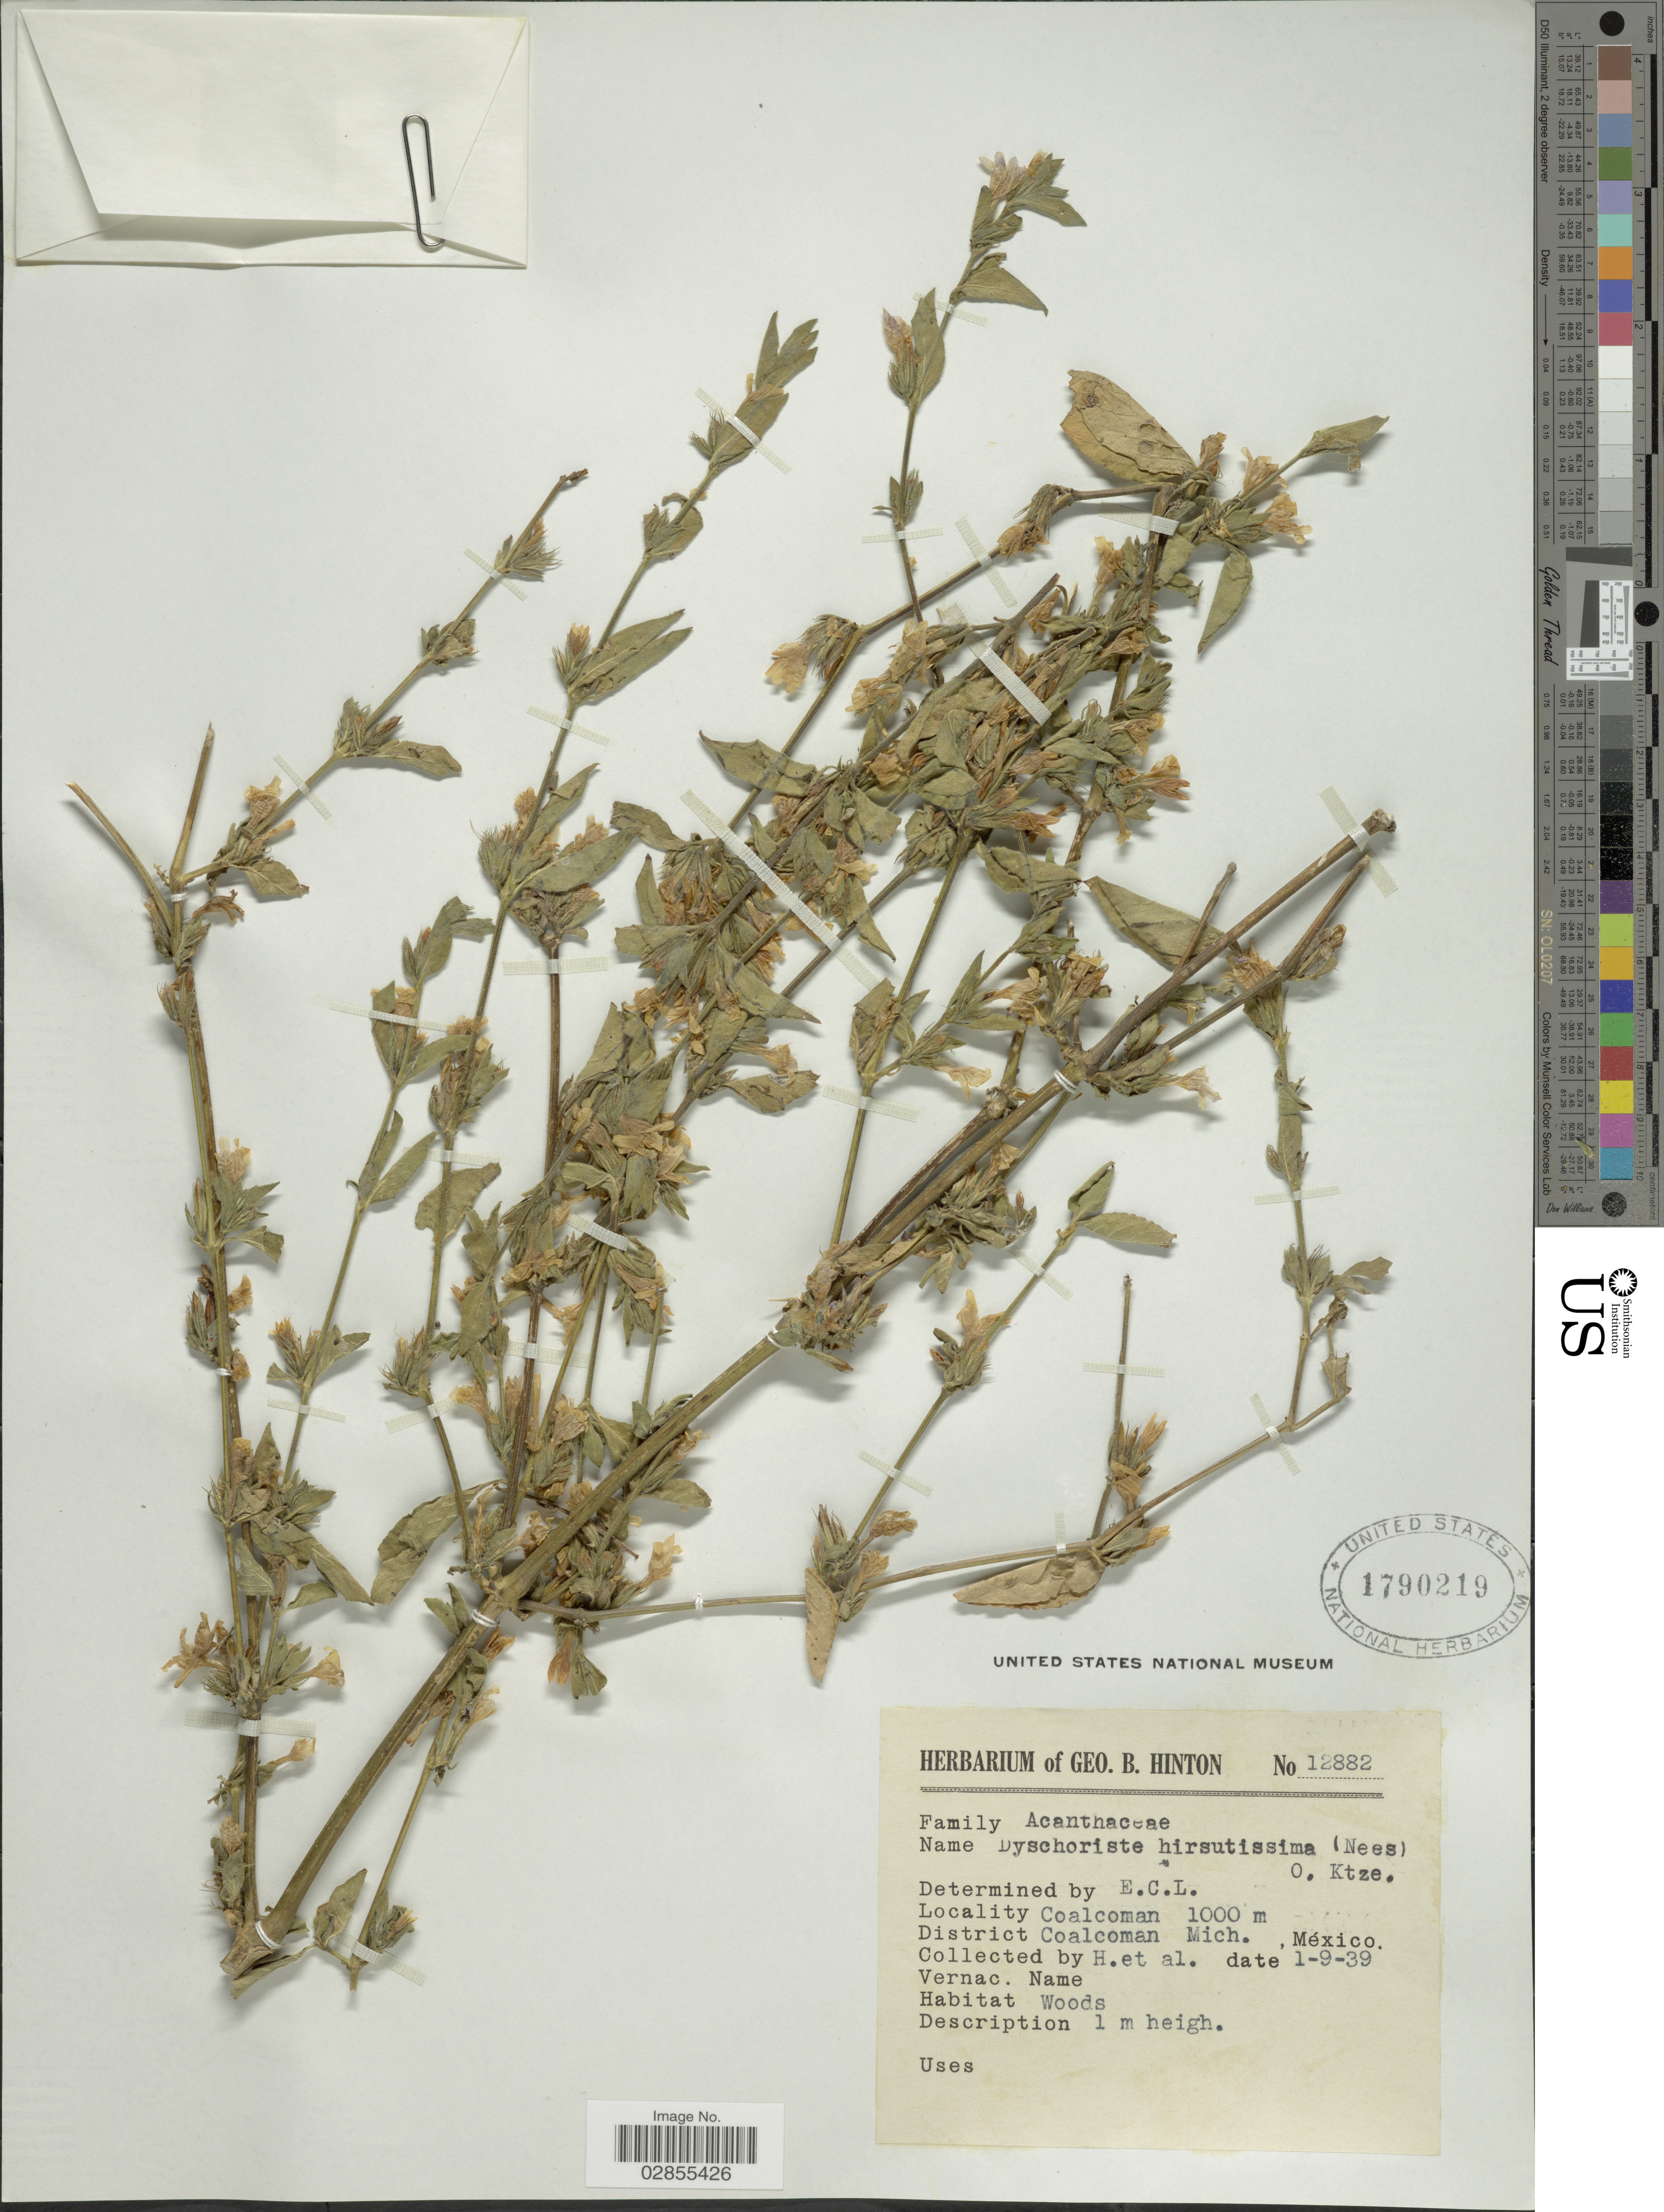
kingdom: Plantae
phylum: Tracheophyta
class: Magnoliopsida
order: Lamiales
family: Acanthaceae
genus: Dyschoriste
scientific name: Dyschoriste hirsutissima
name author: (Nees) Kuntze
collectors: G. B. Hinton & et al.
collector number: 12882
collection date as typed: Transcribed d/m/y: 1/9/39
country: Mexico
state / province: Michoacán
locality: Coalcoman, District Coalcoman Mich.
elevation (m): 1000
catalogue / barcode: US 1790219